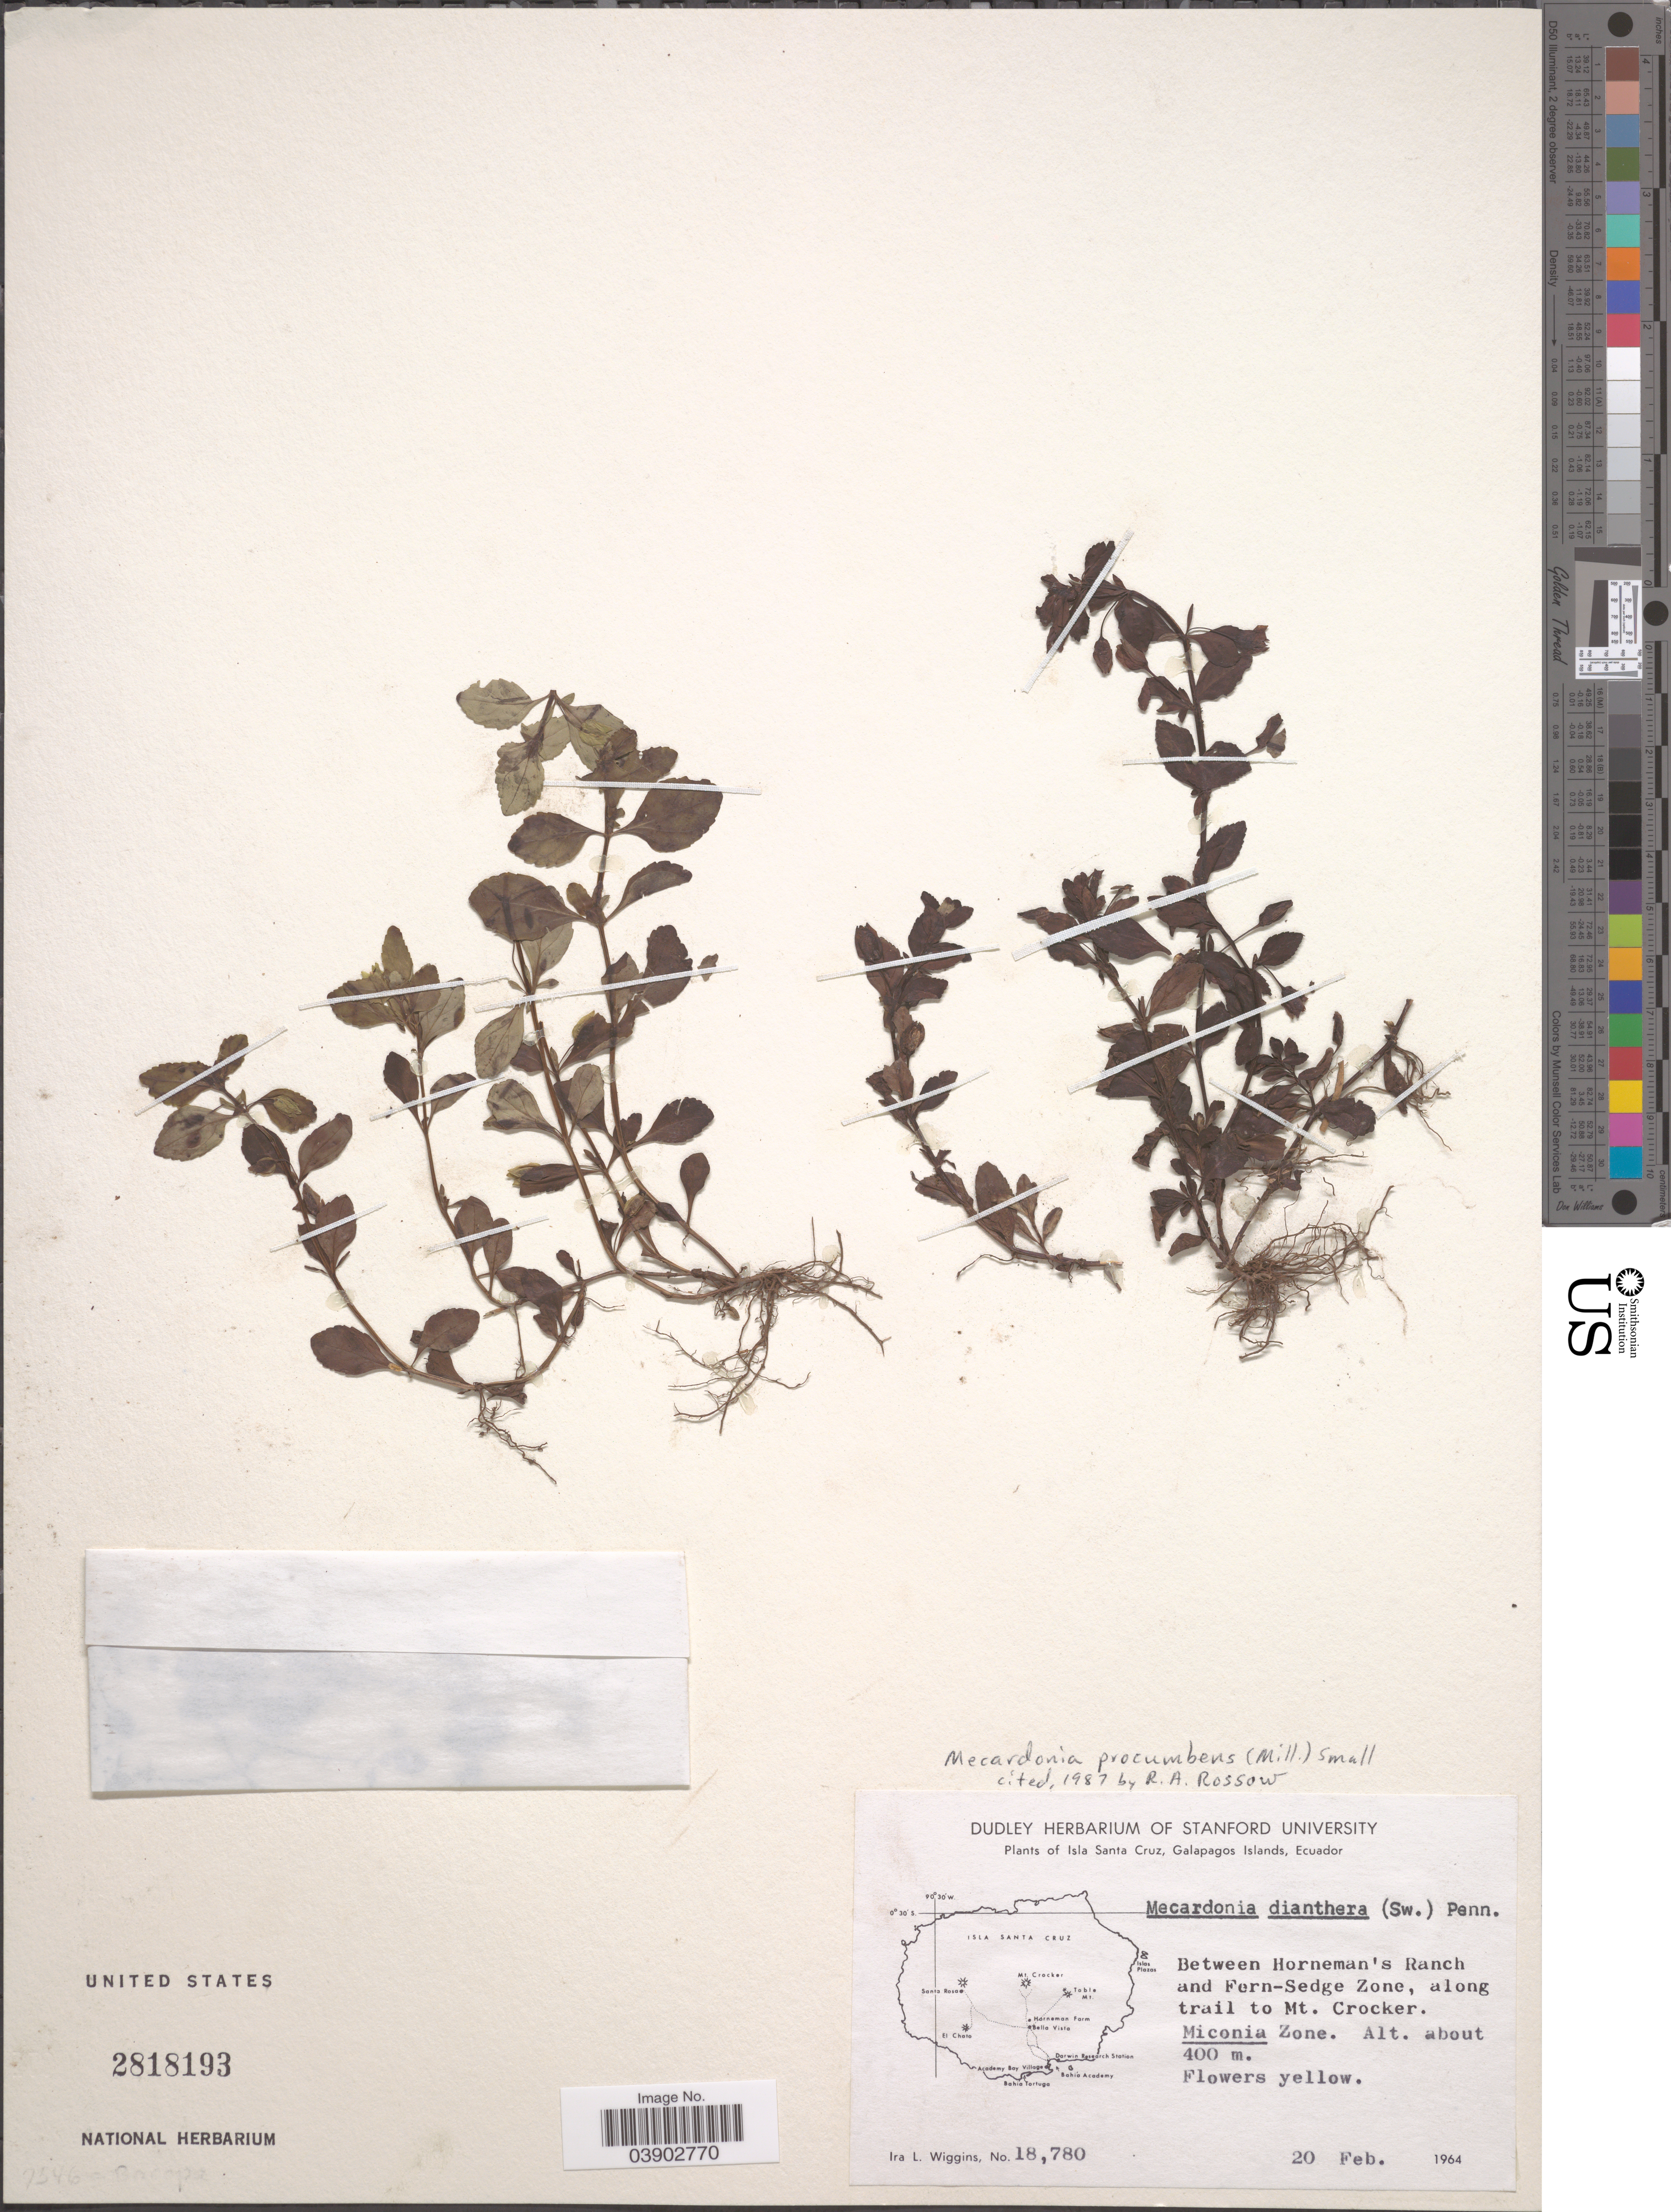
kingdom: Plantae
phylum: Tracheophyta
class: Magnoliopsida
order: Lamiales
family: Plantaginaceae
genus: Mecardonia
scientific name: Mecardonia procumbens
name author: (Mill.) Small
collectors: I. L. Wiggins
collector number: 18780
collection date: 1964-02-20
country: Ecuador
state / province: Colón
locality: Isla Santa Cruz, Galapagos Islands. Between Horneman's Ranch and Fern-Sedge Zone, along trail to Mt. Crocker. Miconia Zone.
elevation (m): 400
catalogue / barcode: US 2818193